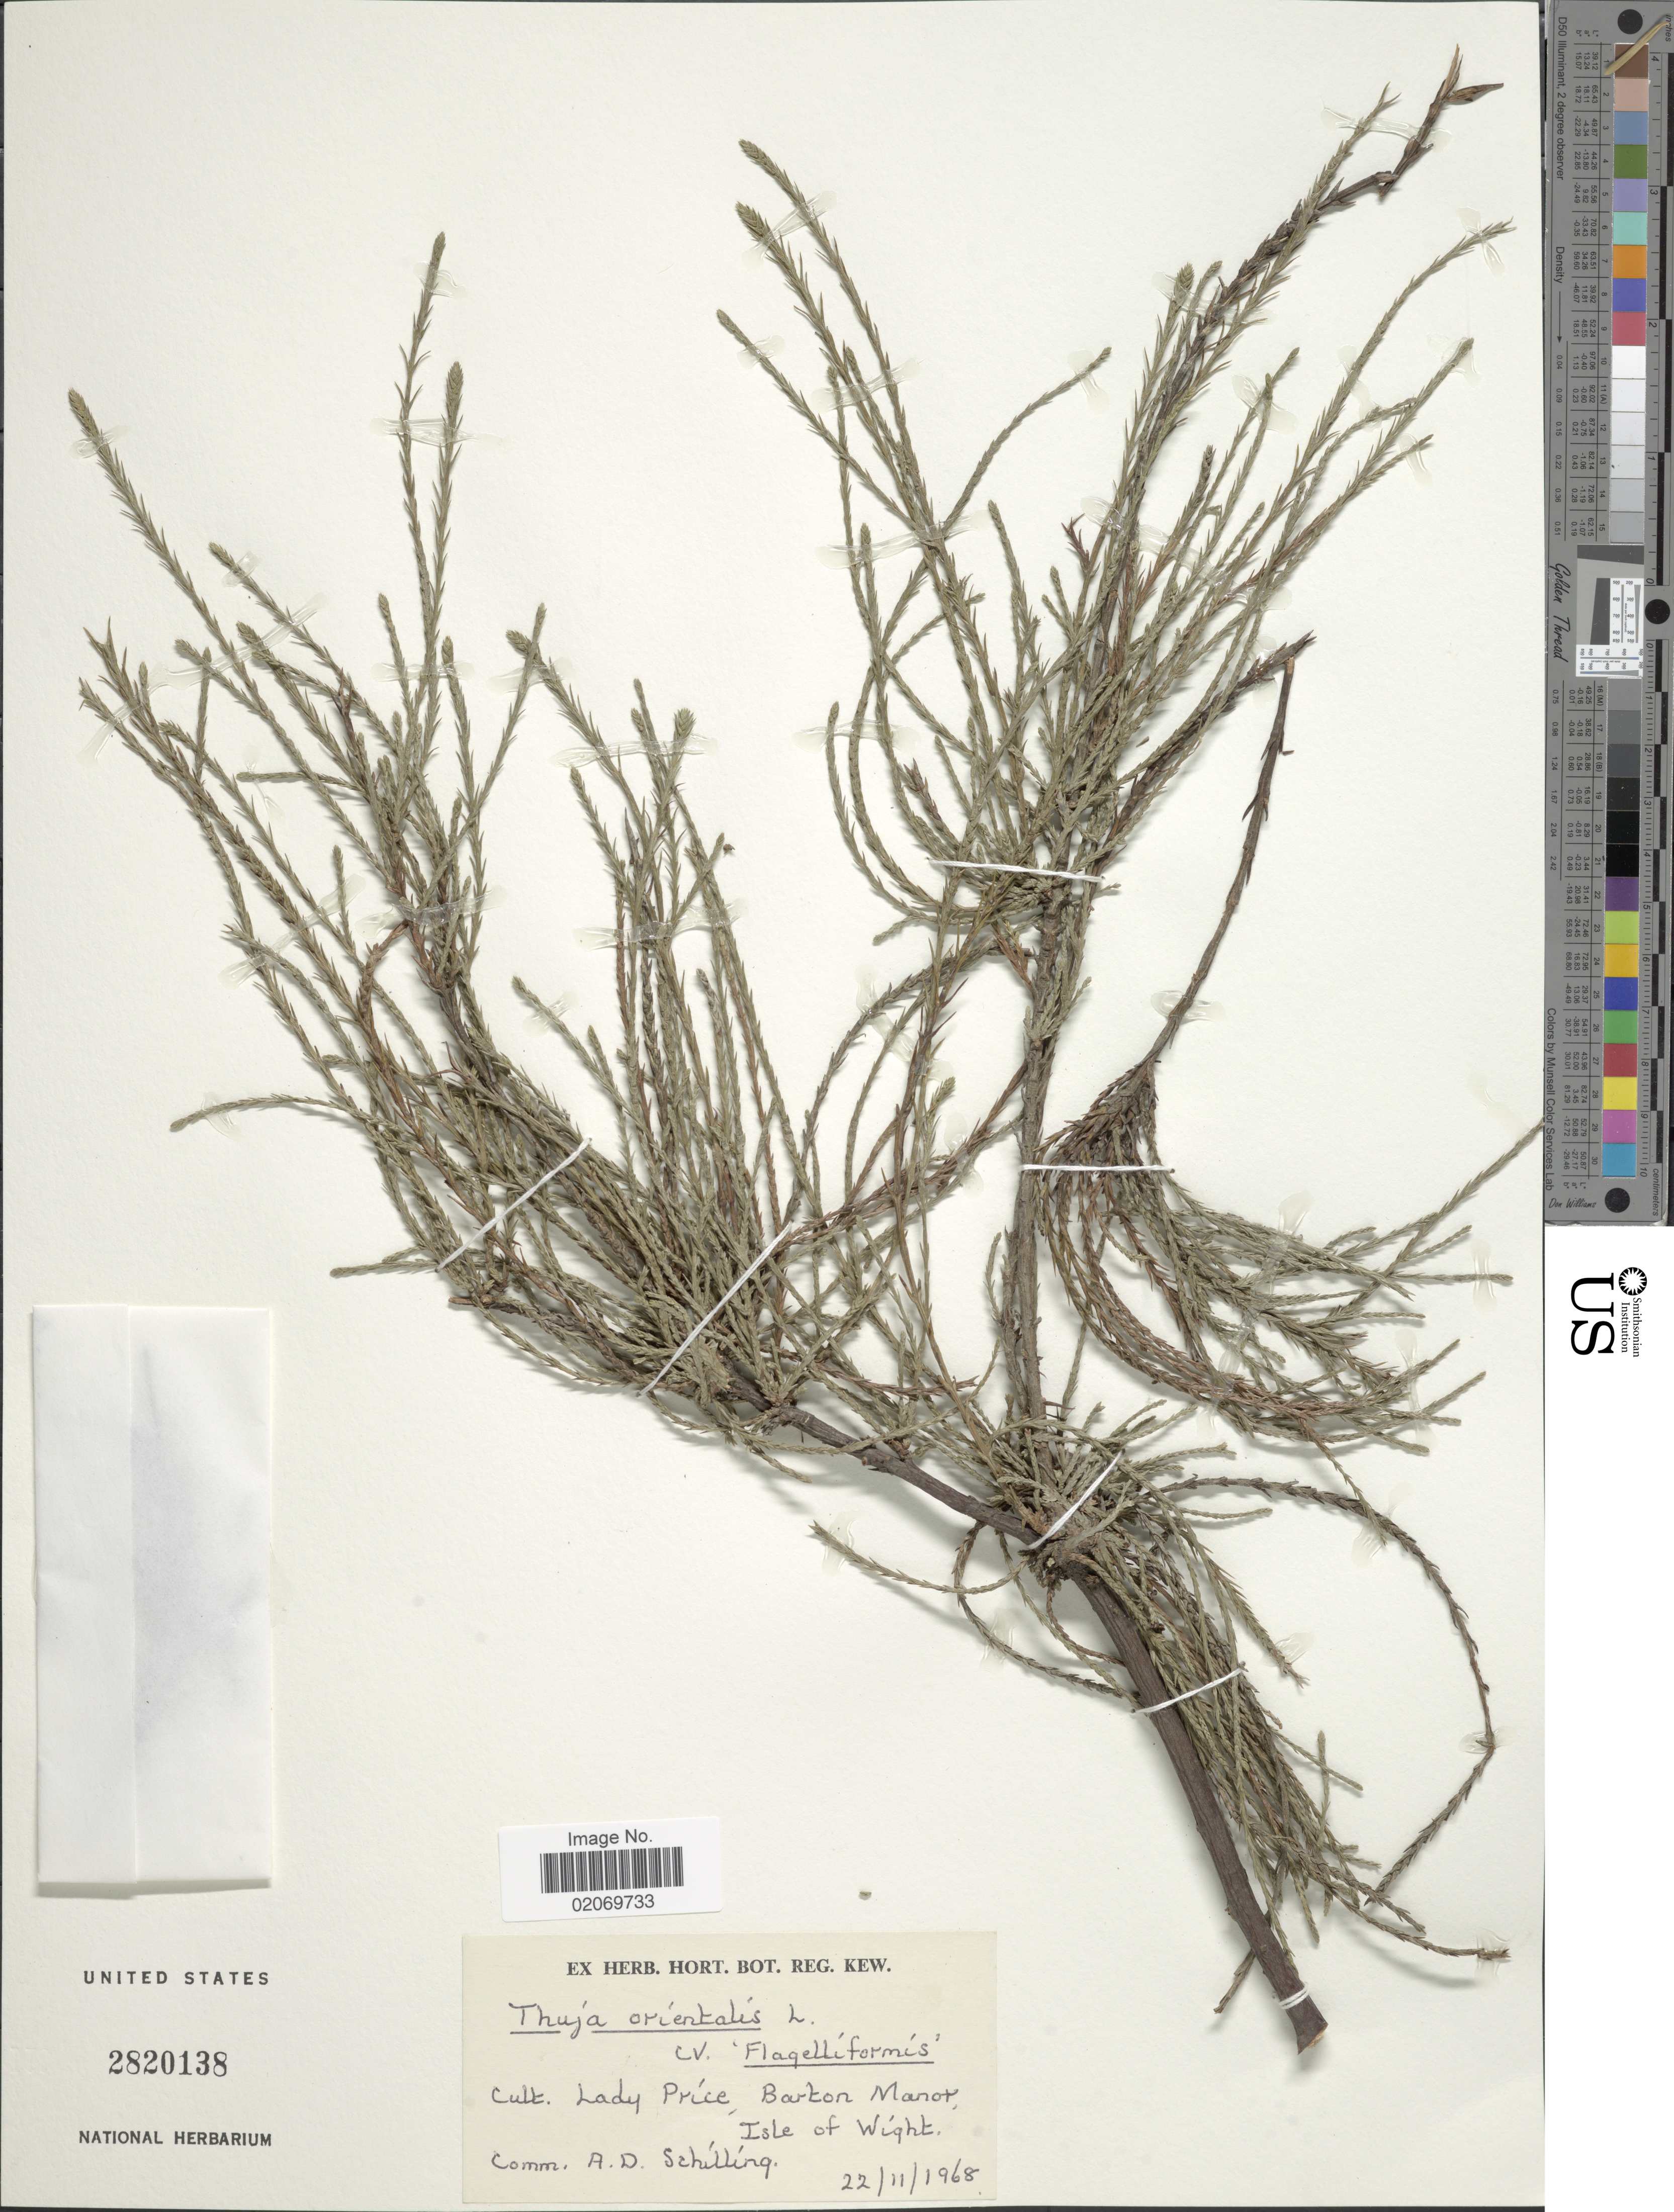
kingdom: Plantae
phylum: Tracheophyta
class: Pinopsida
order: Pinales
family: Cupressaceae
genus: Thuja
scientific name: Thuja occidentalis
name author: L.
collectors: ex herb. Hort. Reg. Kew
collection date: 1968-11-22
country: United Kingdom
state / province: England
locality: Lady Price, Barton Manor, Isle of Wight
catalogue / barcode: US 2820138